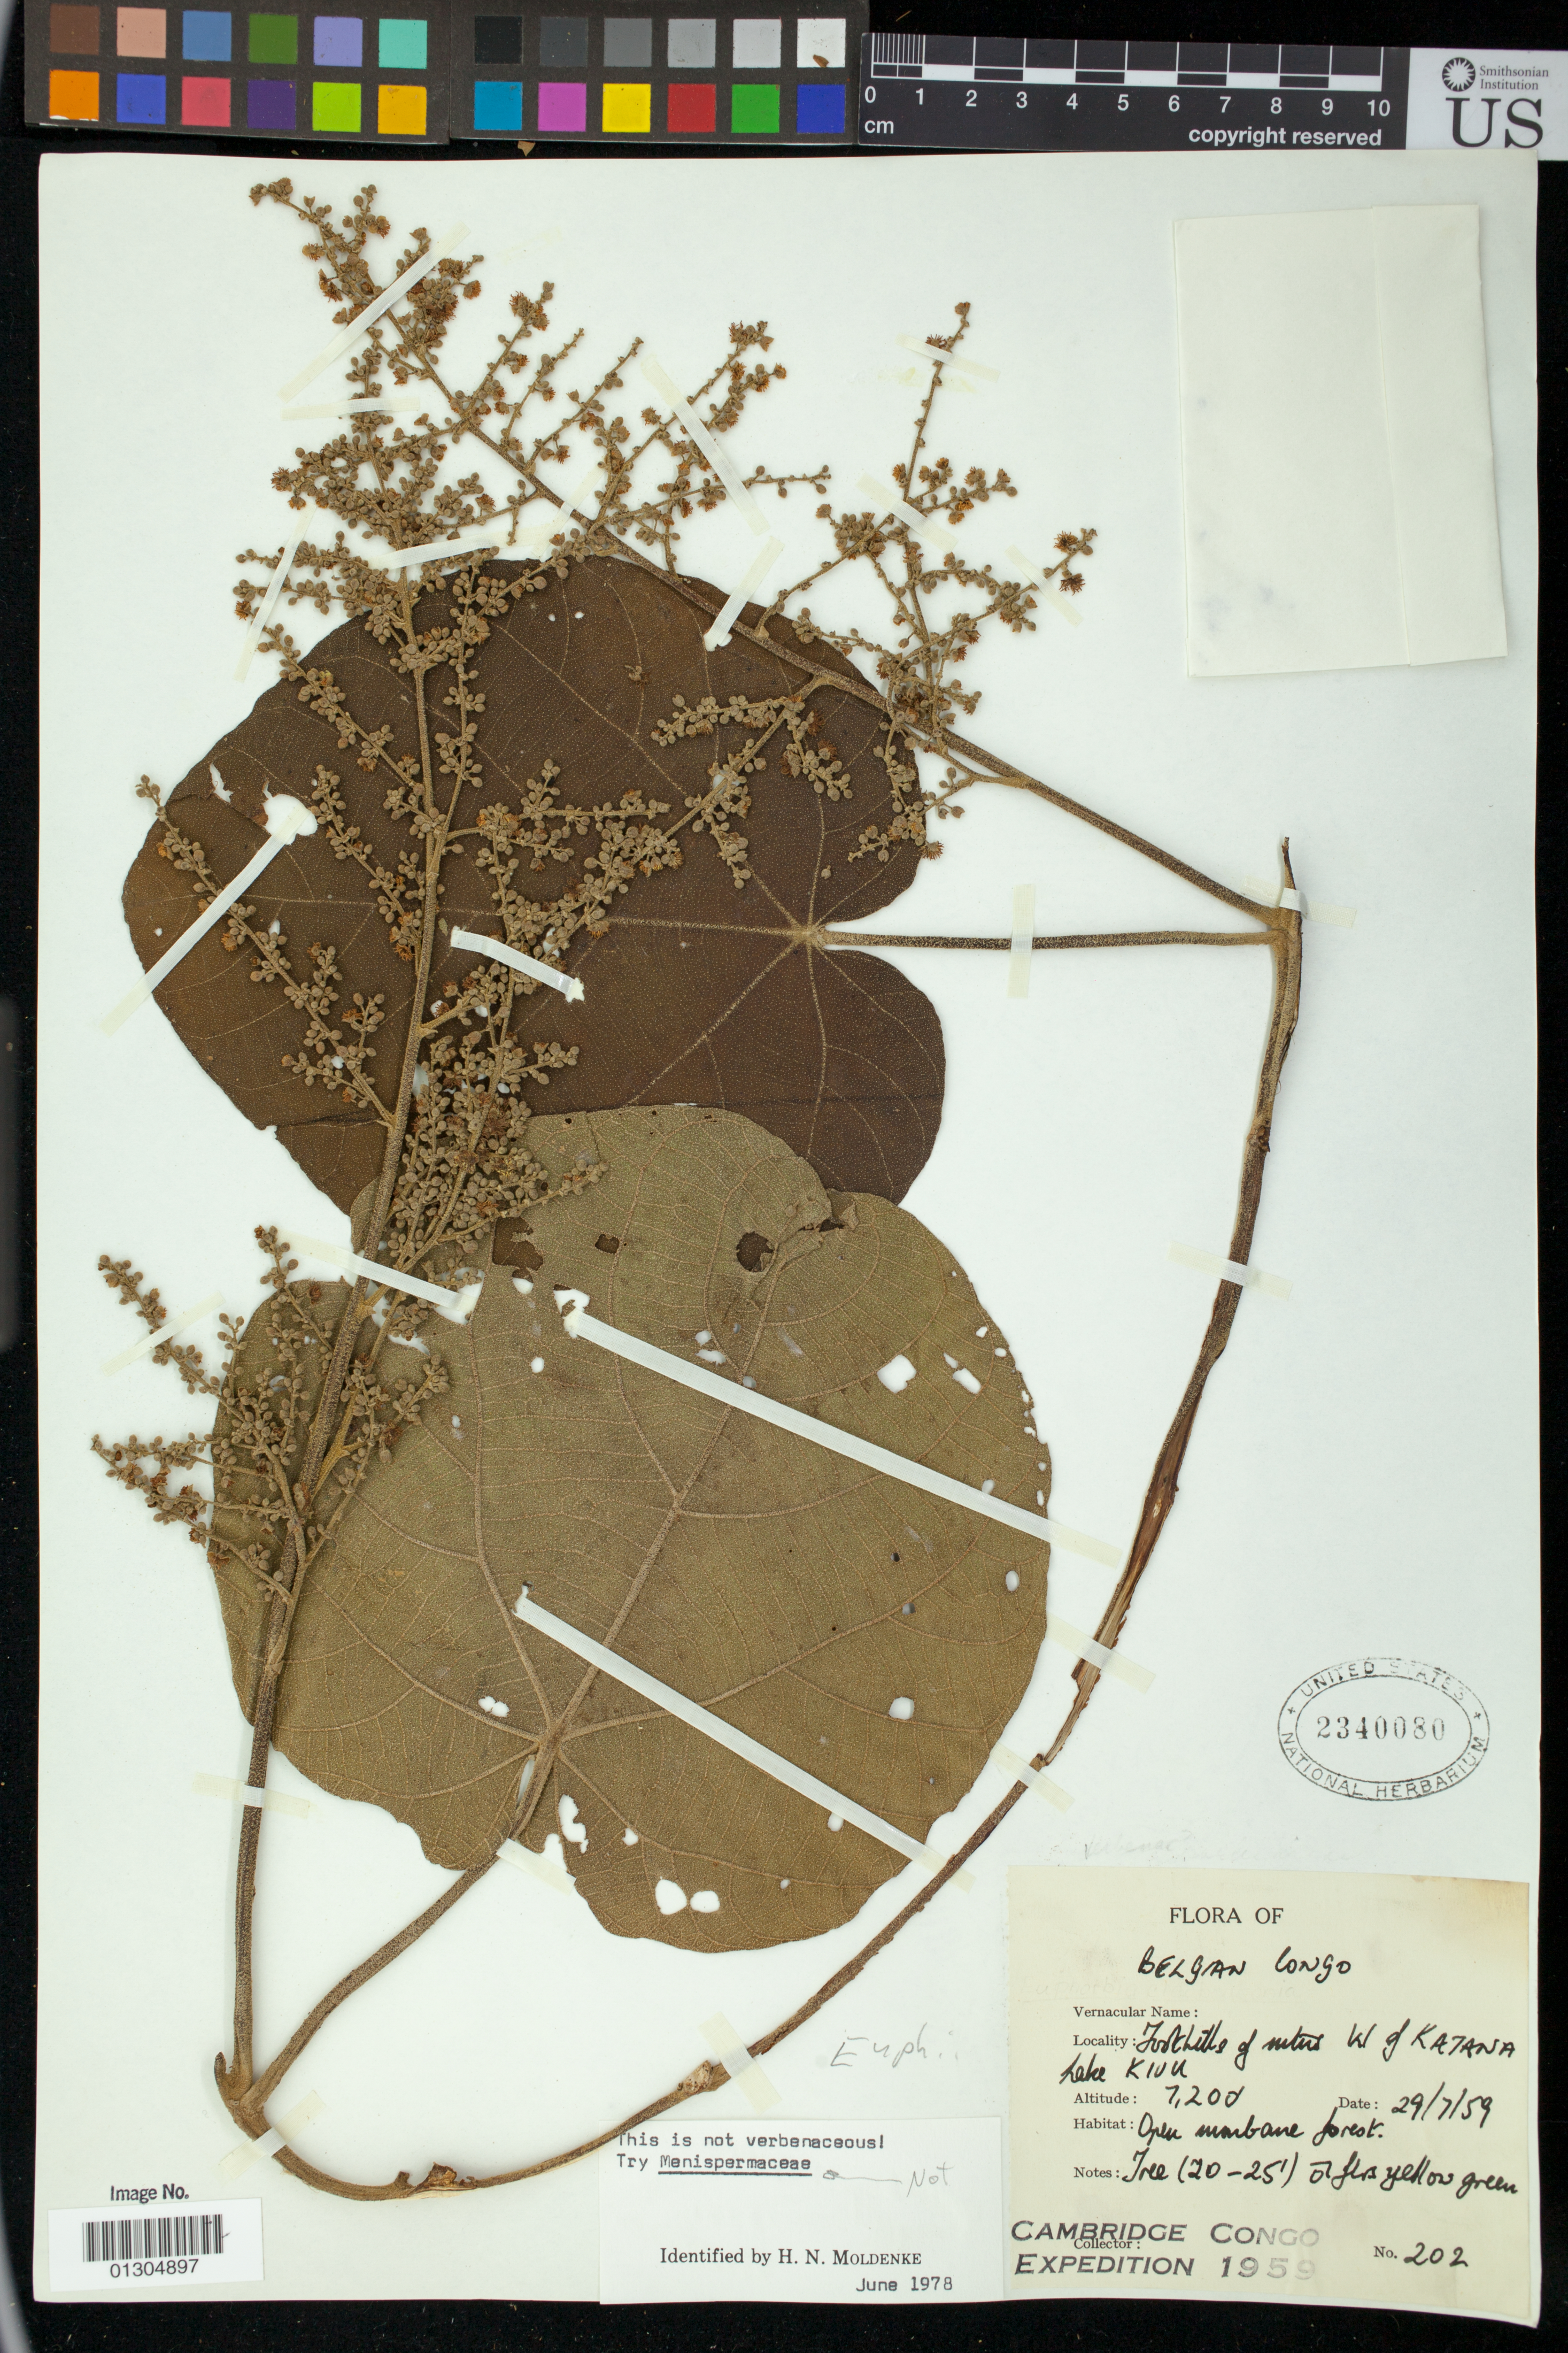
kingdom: Plantae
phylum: Tracheophyta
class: Magnoliopsida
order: Malpighiales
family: Euphorbiaceae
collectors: Cambridge Congo Expedition 1959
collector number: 202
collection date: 1959-07-29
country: Congo, Democratic Republic of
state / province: Sud-Kivu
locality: Foothills of mtns W of Katana, Lake Kivu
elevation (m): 2195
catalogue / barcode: US 2340080